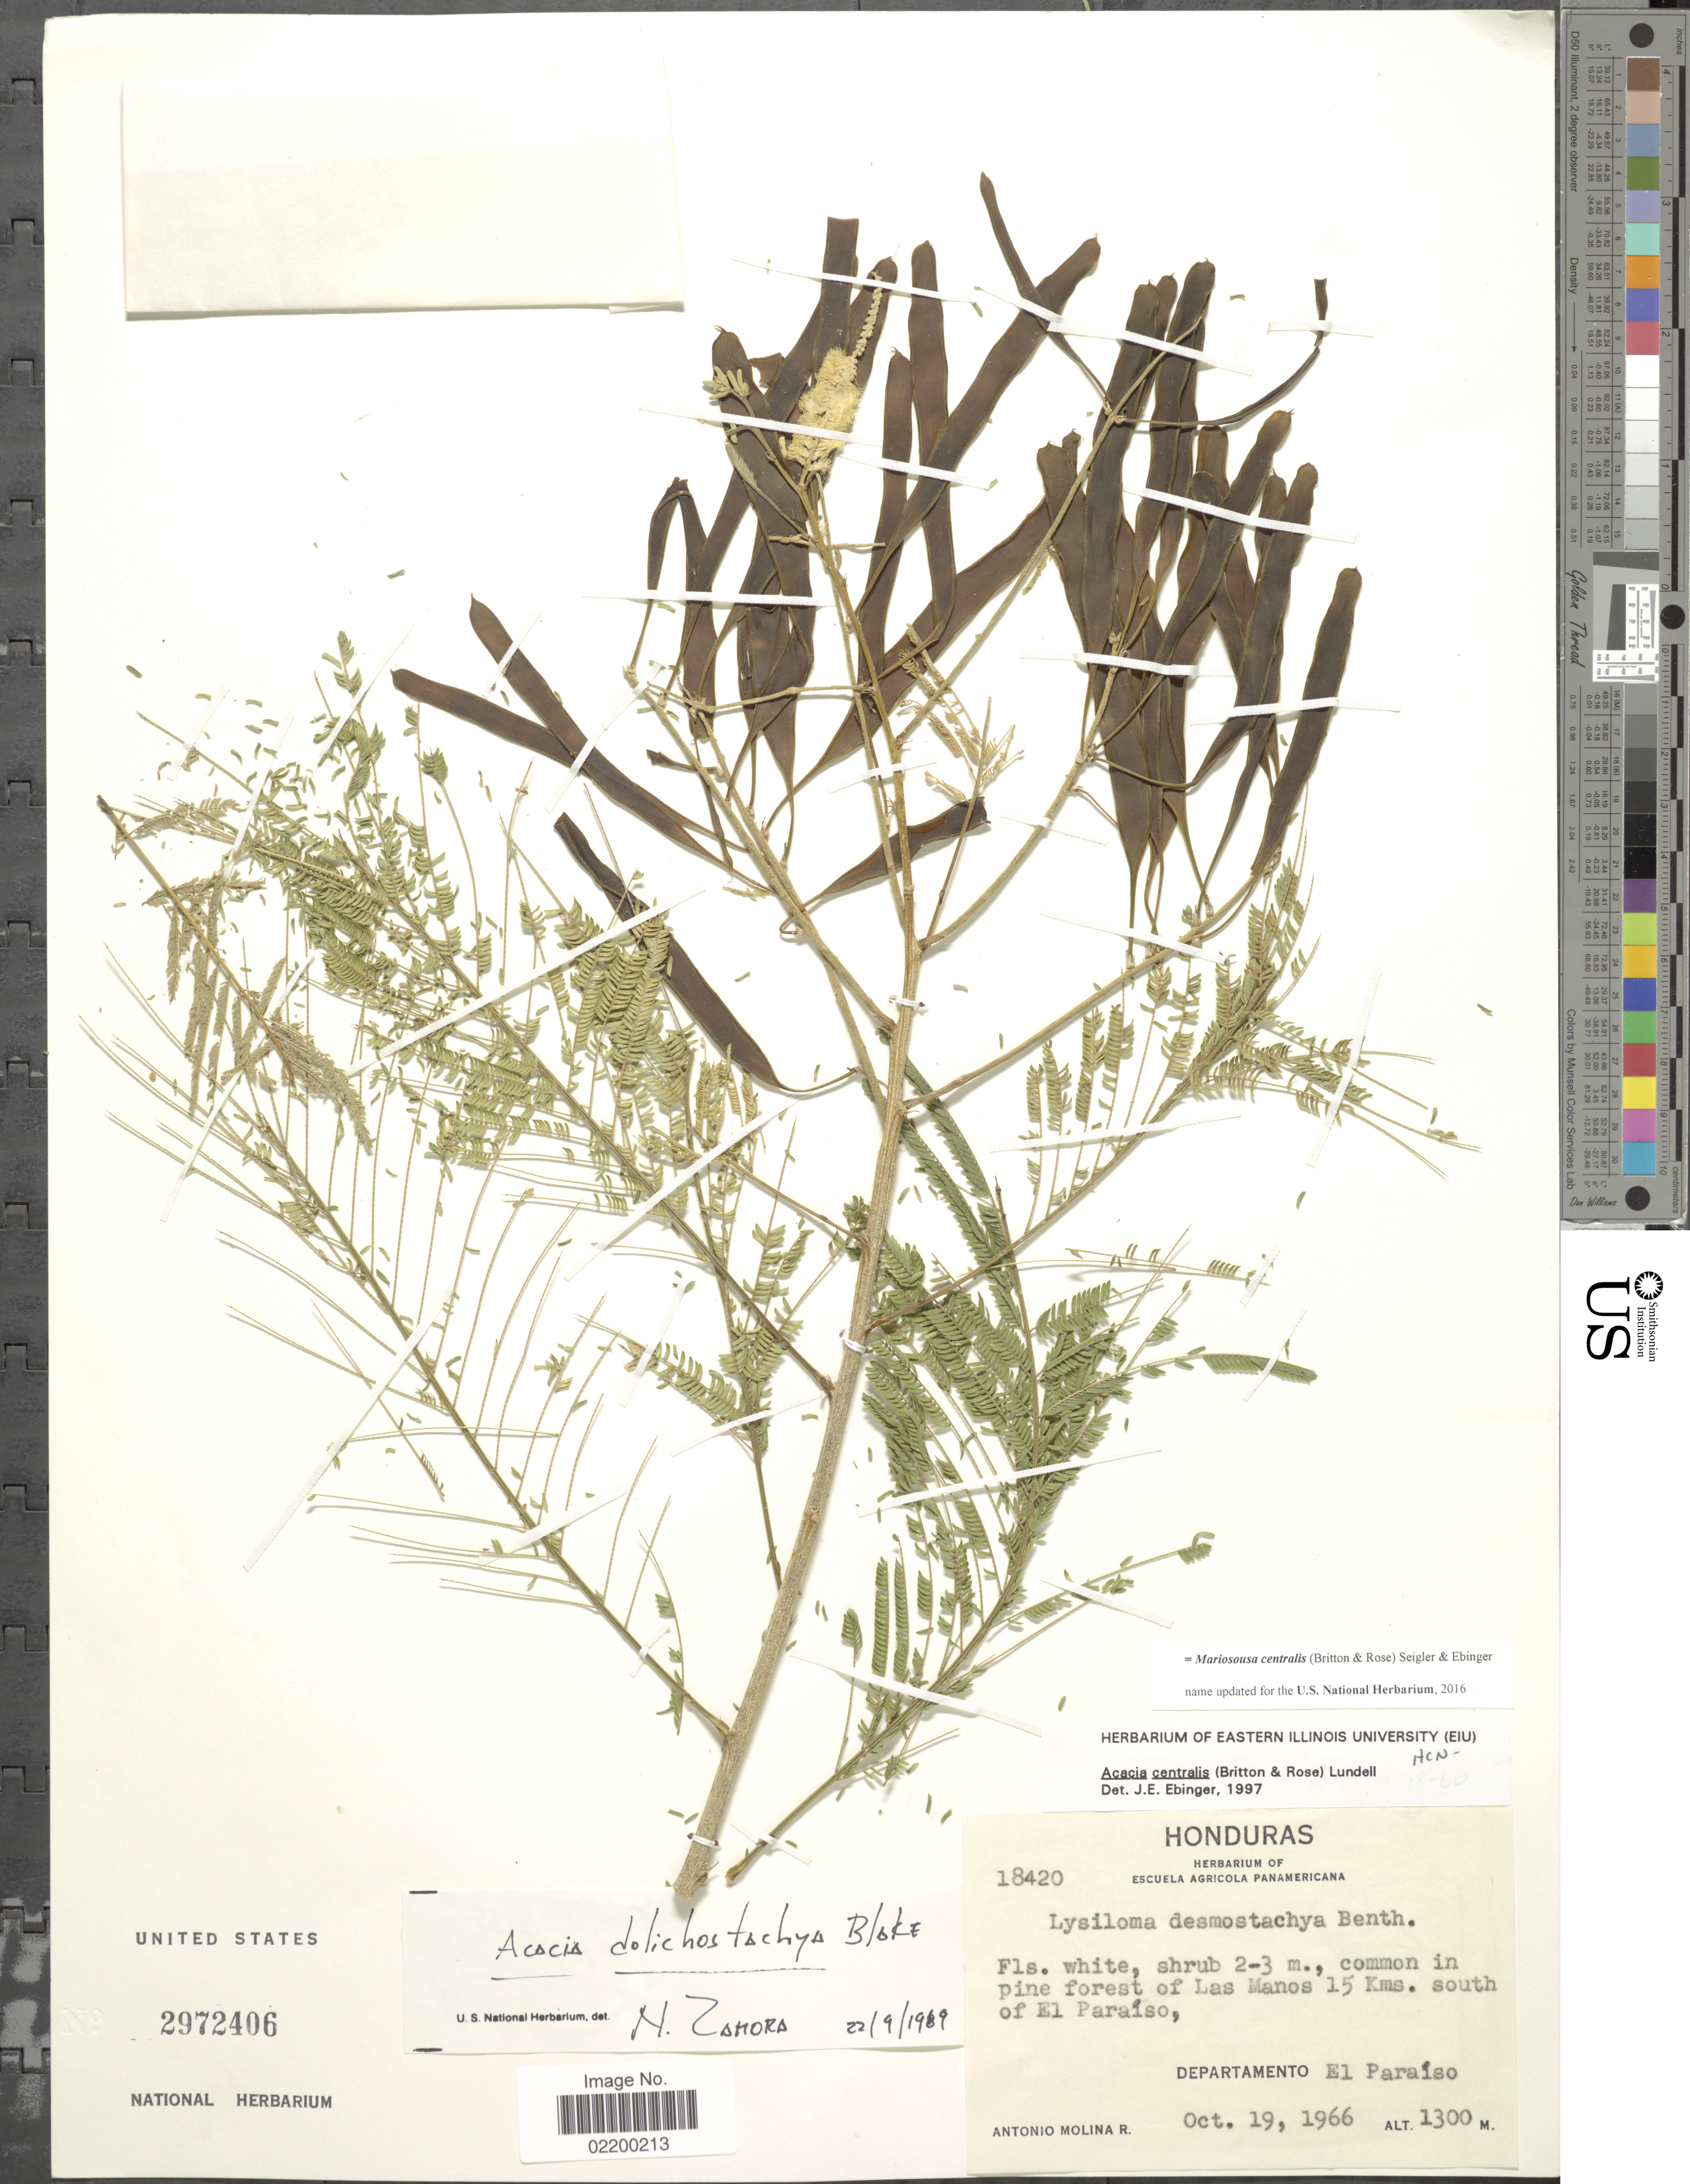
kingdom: Plantae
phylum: Tracheophyta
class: Magnoliopsida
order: Fabales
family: Fabaceae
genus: Mariosousa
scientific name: Mariosousa centralis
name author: (Britton & Rose) Seigler & Ebinger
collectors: A. Molina R.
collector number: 18420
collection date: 1966-10-19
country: Honduras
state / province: El Paraíso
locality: Pine forest of Las Manos 15 kms. south of El Paraiso.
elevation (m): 1300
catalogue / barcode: US 2972406